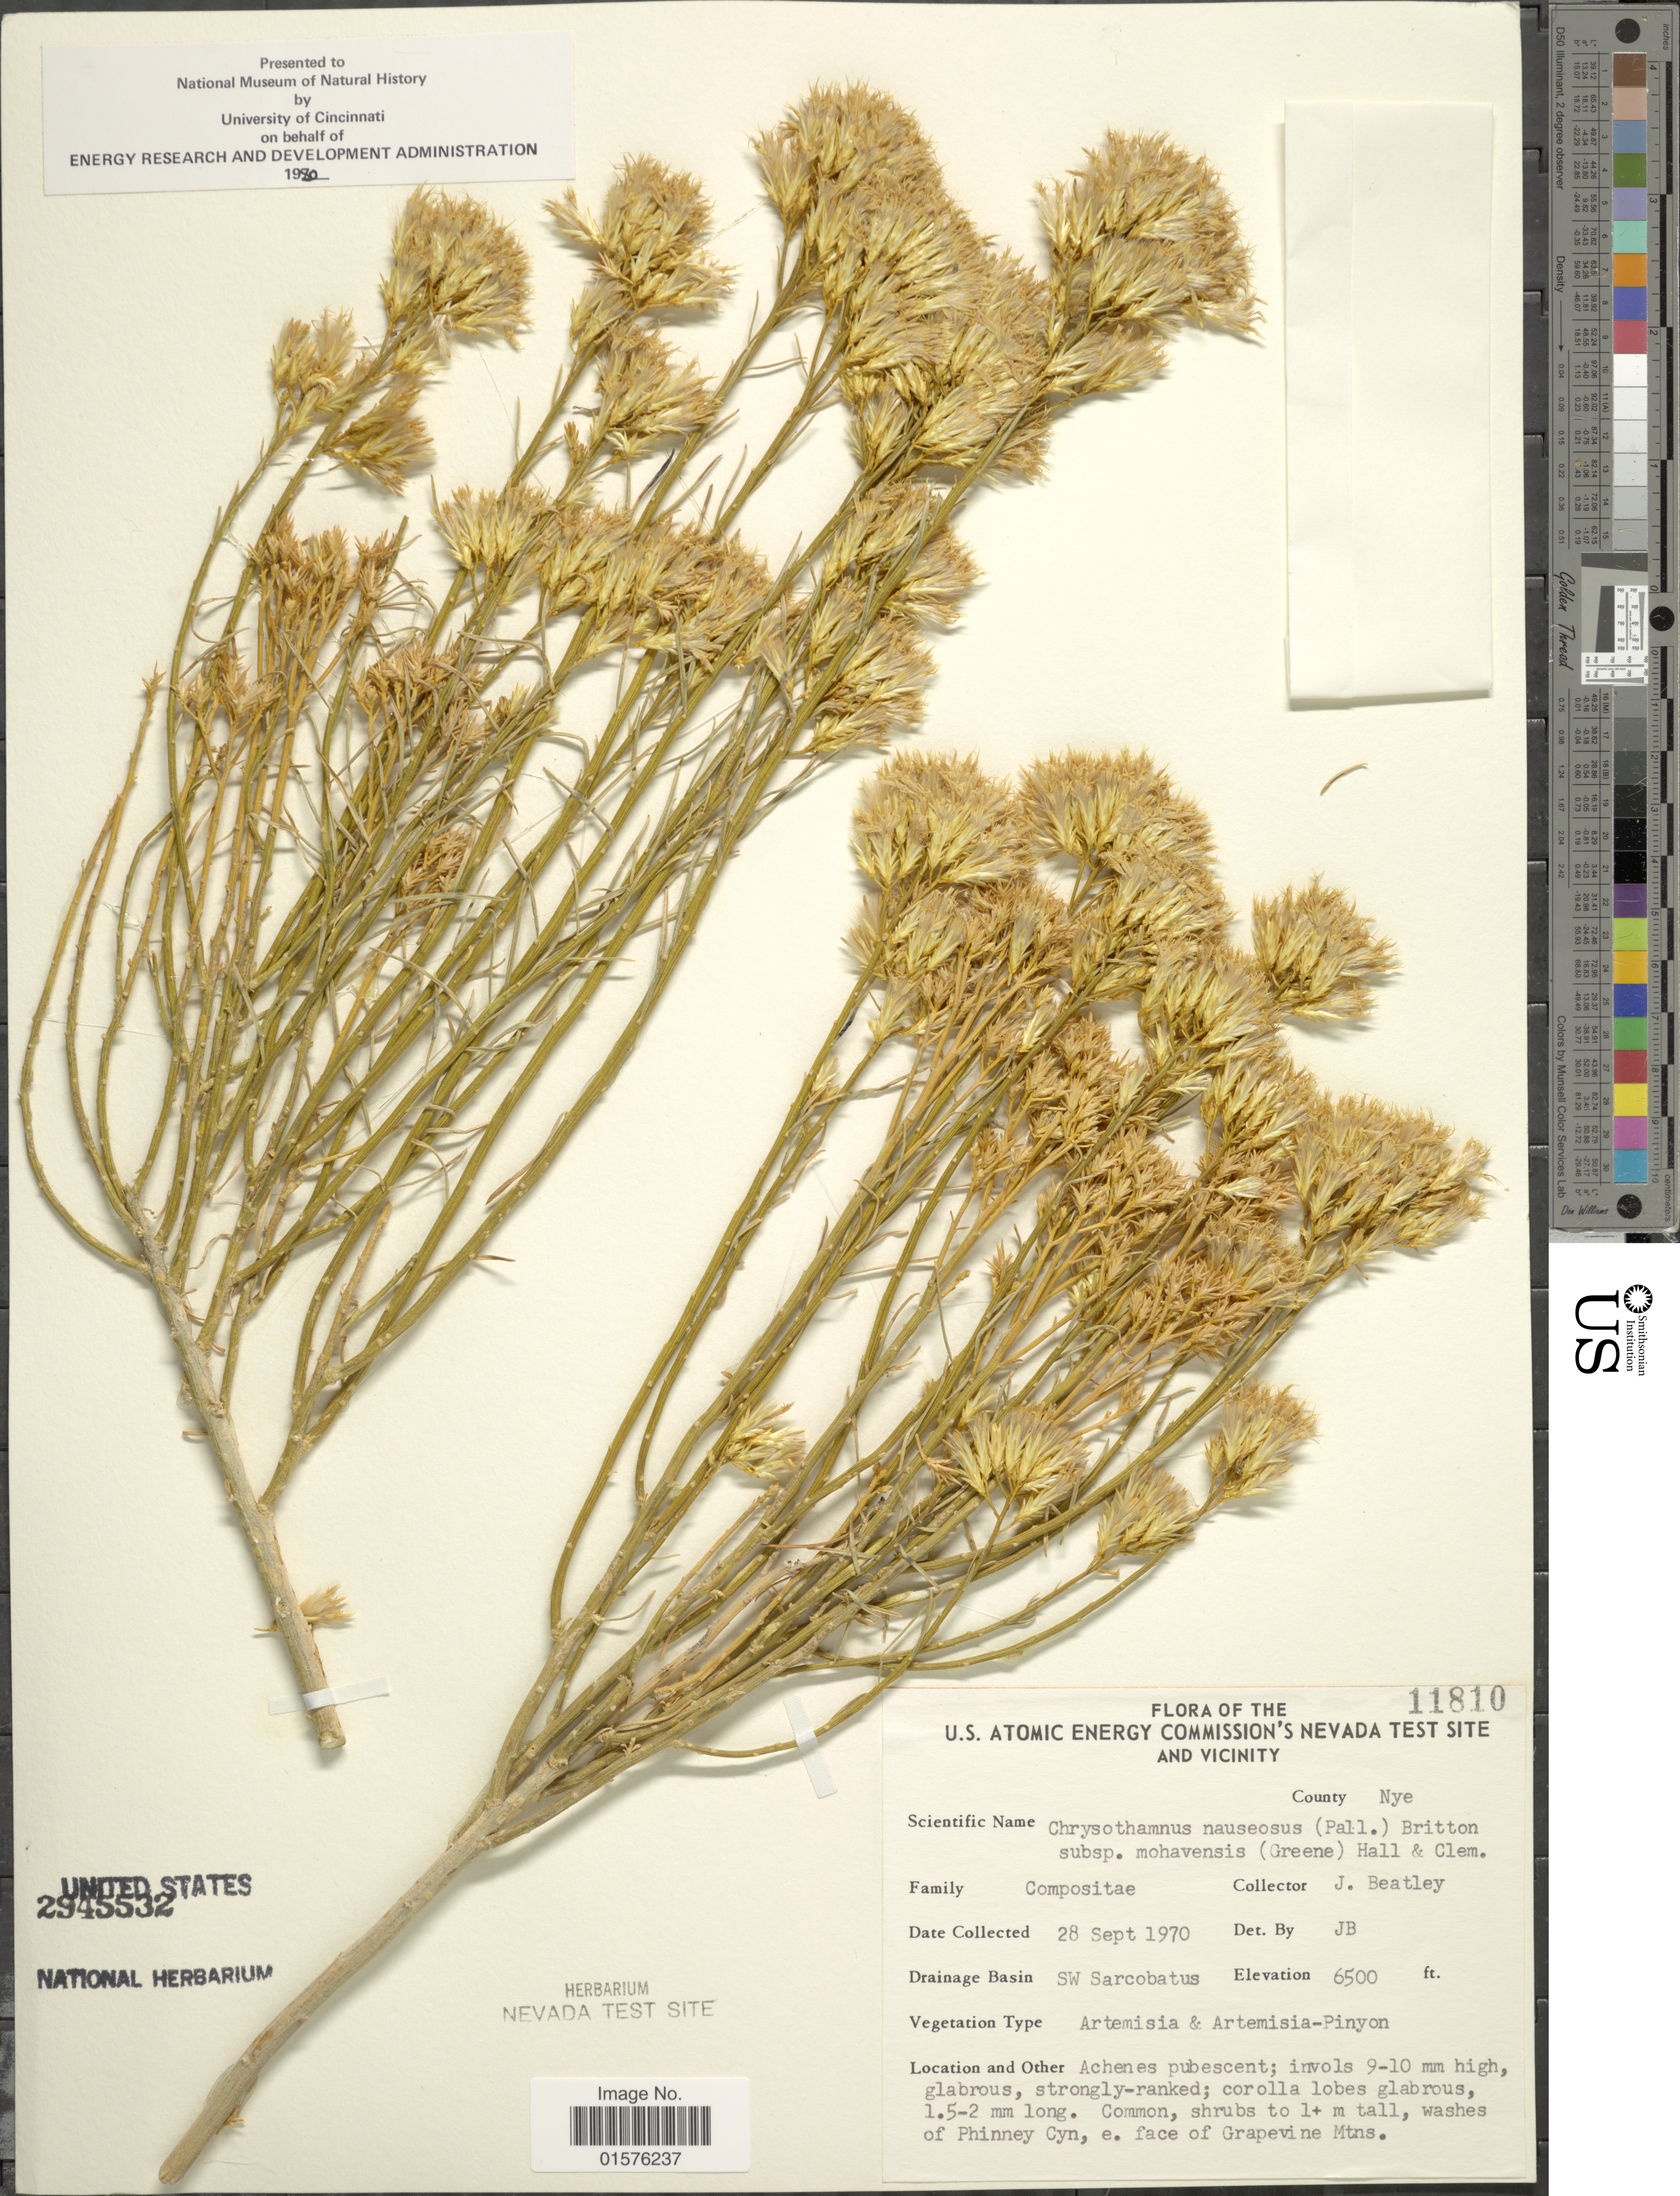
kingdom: Plantae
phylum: Tracheophyta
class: Magnoliopsida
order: Asterales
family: Asteraceae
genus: Ericameria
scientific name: Ericameria nauseosa var. mohavensis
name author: (S.W. Greene) G.L. Nesom & G.I. Baird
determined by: Urbatsch, Lowell E., Curator (LSU), Louisiana State University (UNITED STATES)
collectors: J. C. Beatley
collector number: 11810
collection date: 1970-09-28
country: United States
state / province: Nevada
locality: The U.S. Atomic Energy Commision's Nevada test site and vicinity, County: Nye, Drainage basin: SW Sarcobatus, washes of Phinney Cyn, e. face of Grapevine Mtns.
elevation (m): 1981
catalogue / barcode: US 2945532